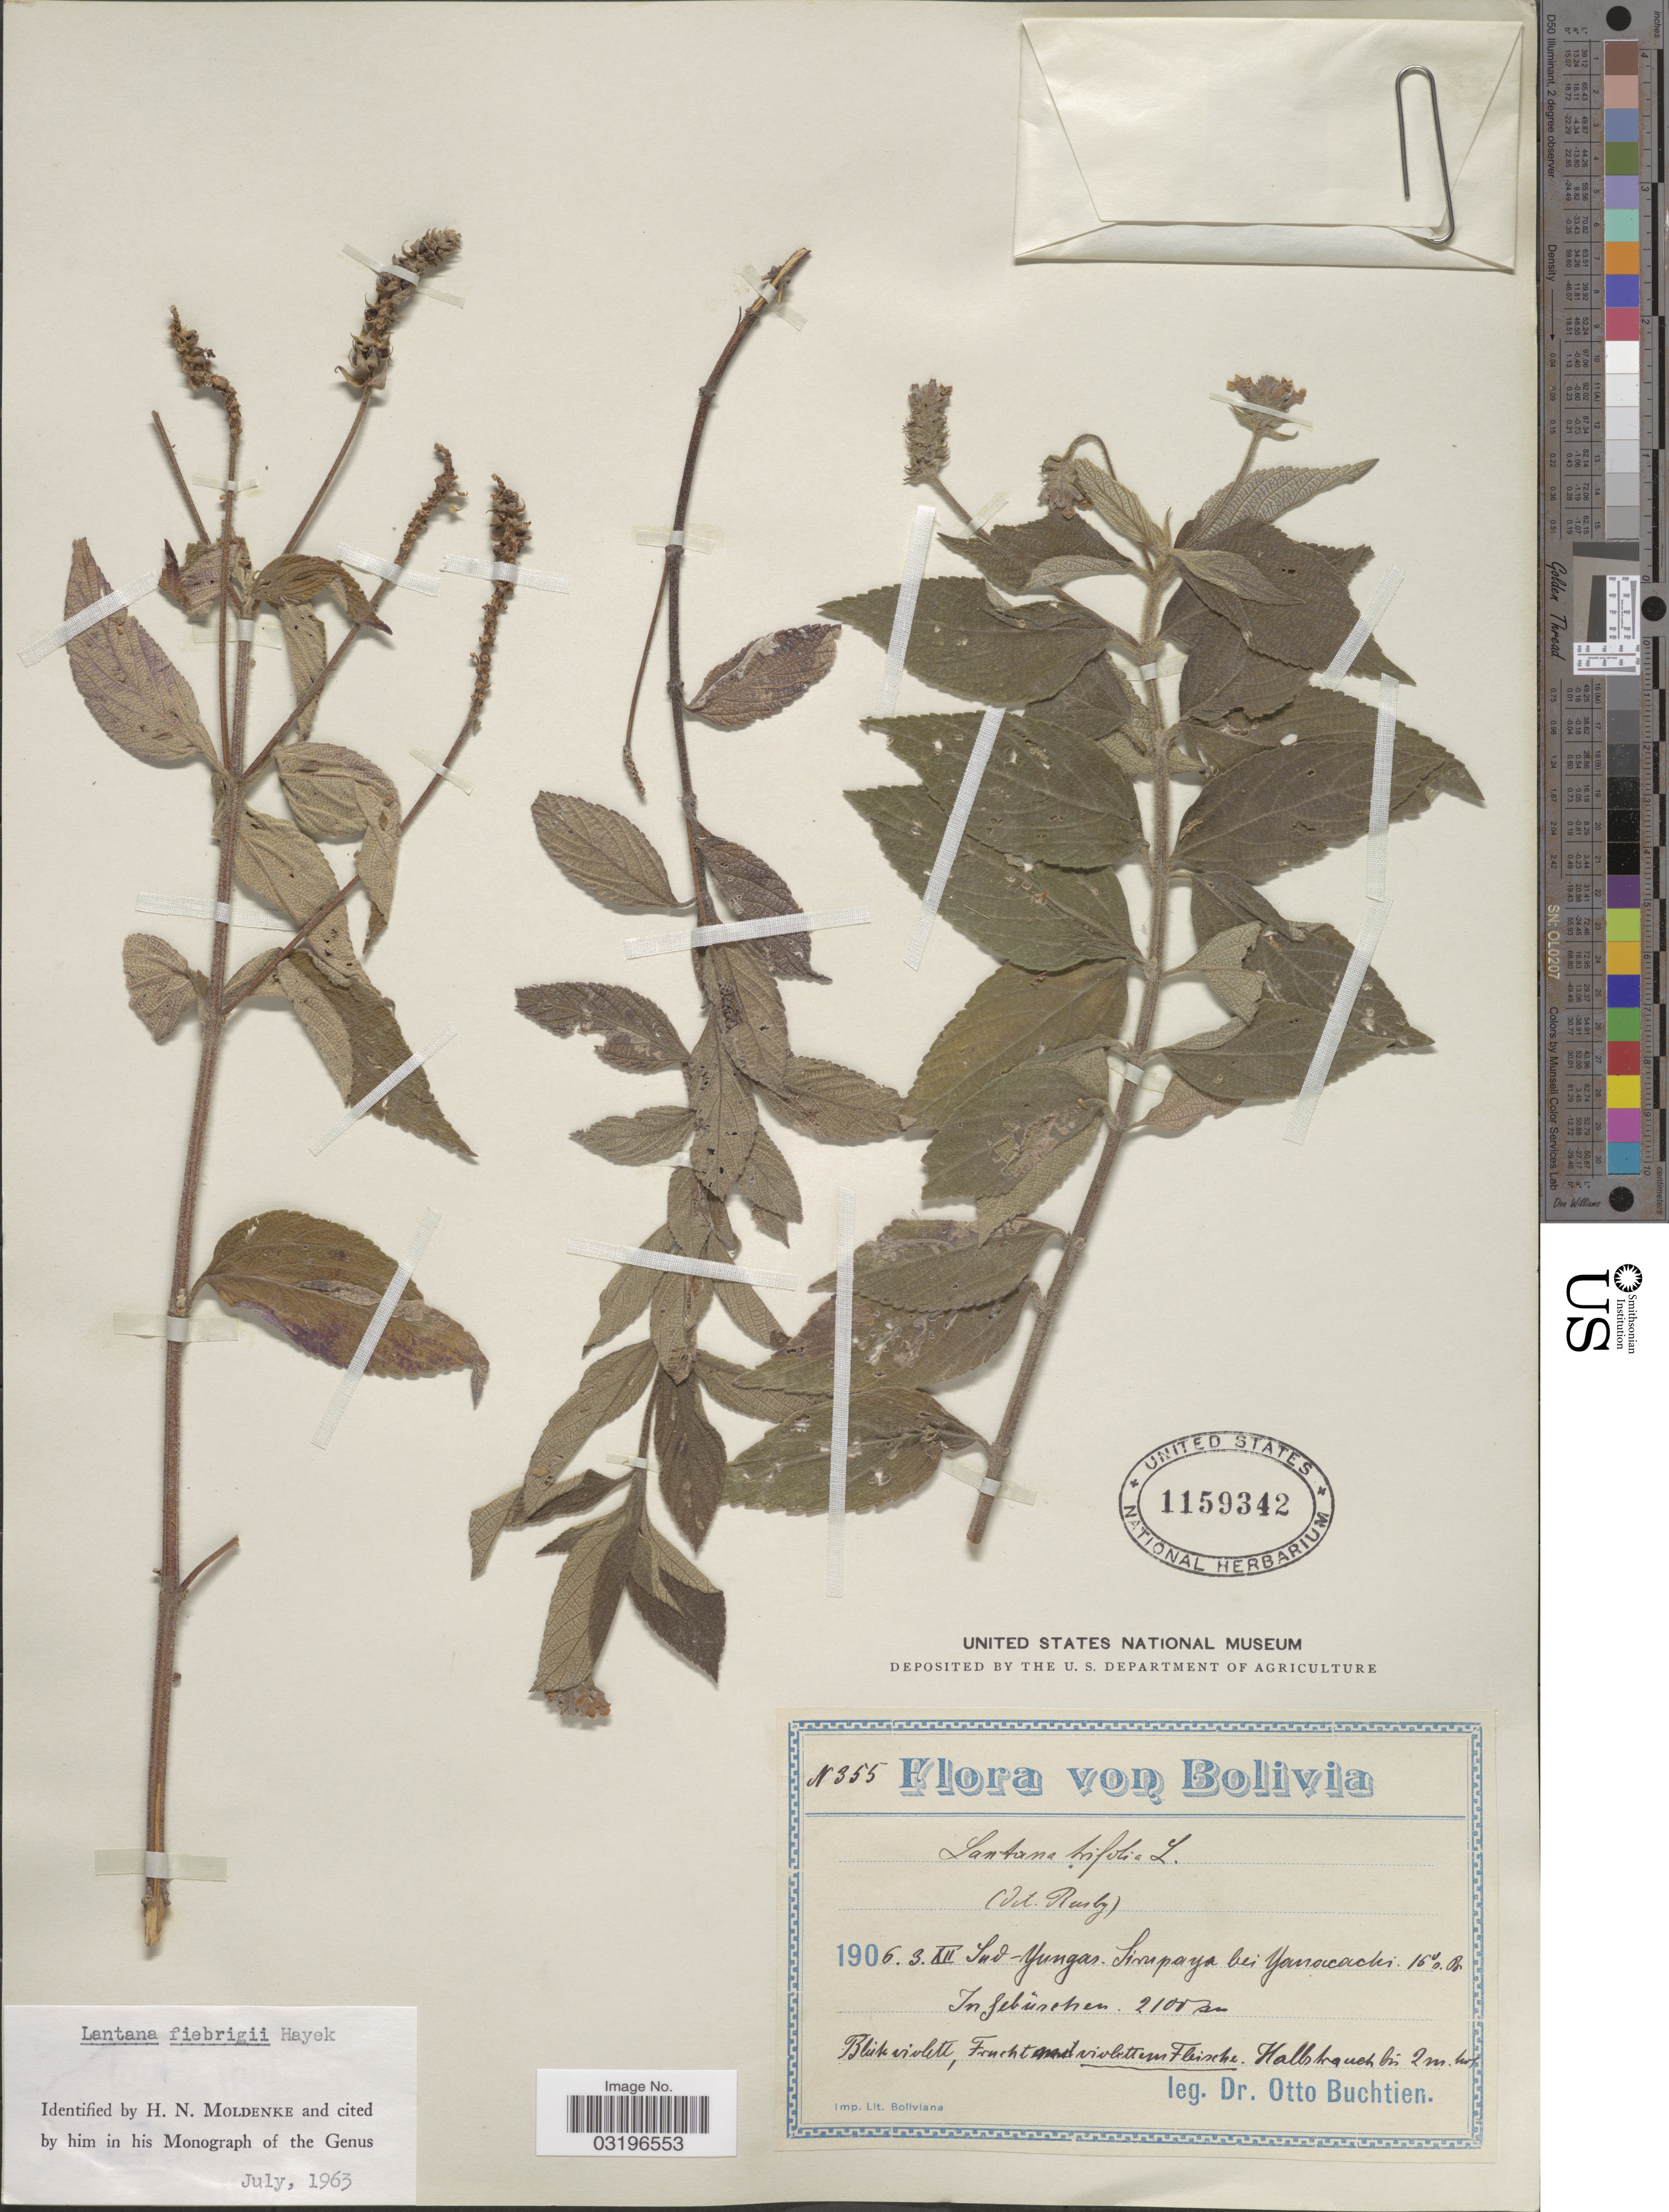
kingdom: Plantae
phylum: Tracheophyta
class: Magnoliopsida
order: Lamiales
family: Verbenaceae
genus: Lantana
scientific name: Lantana fiebrigii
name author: Hayek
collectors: O. Buchtien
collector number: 355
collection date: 1906-12-03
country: Bolivia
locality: Sud-Yungas, Sisupaya bei Yanacachi 16° n Br.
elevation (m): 2100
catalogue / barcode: US 1159342